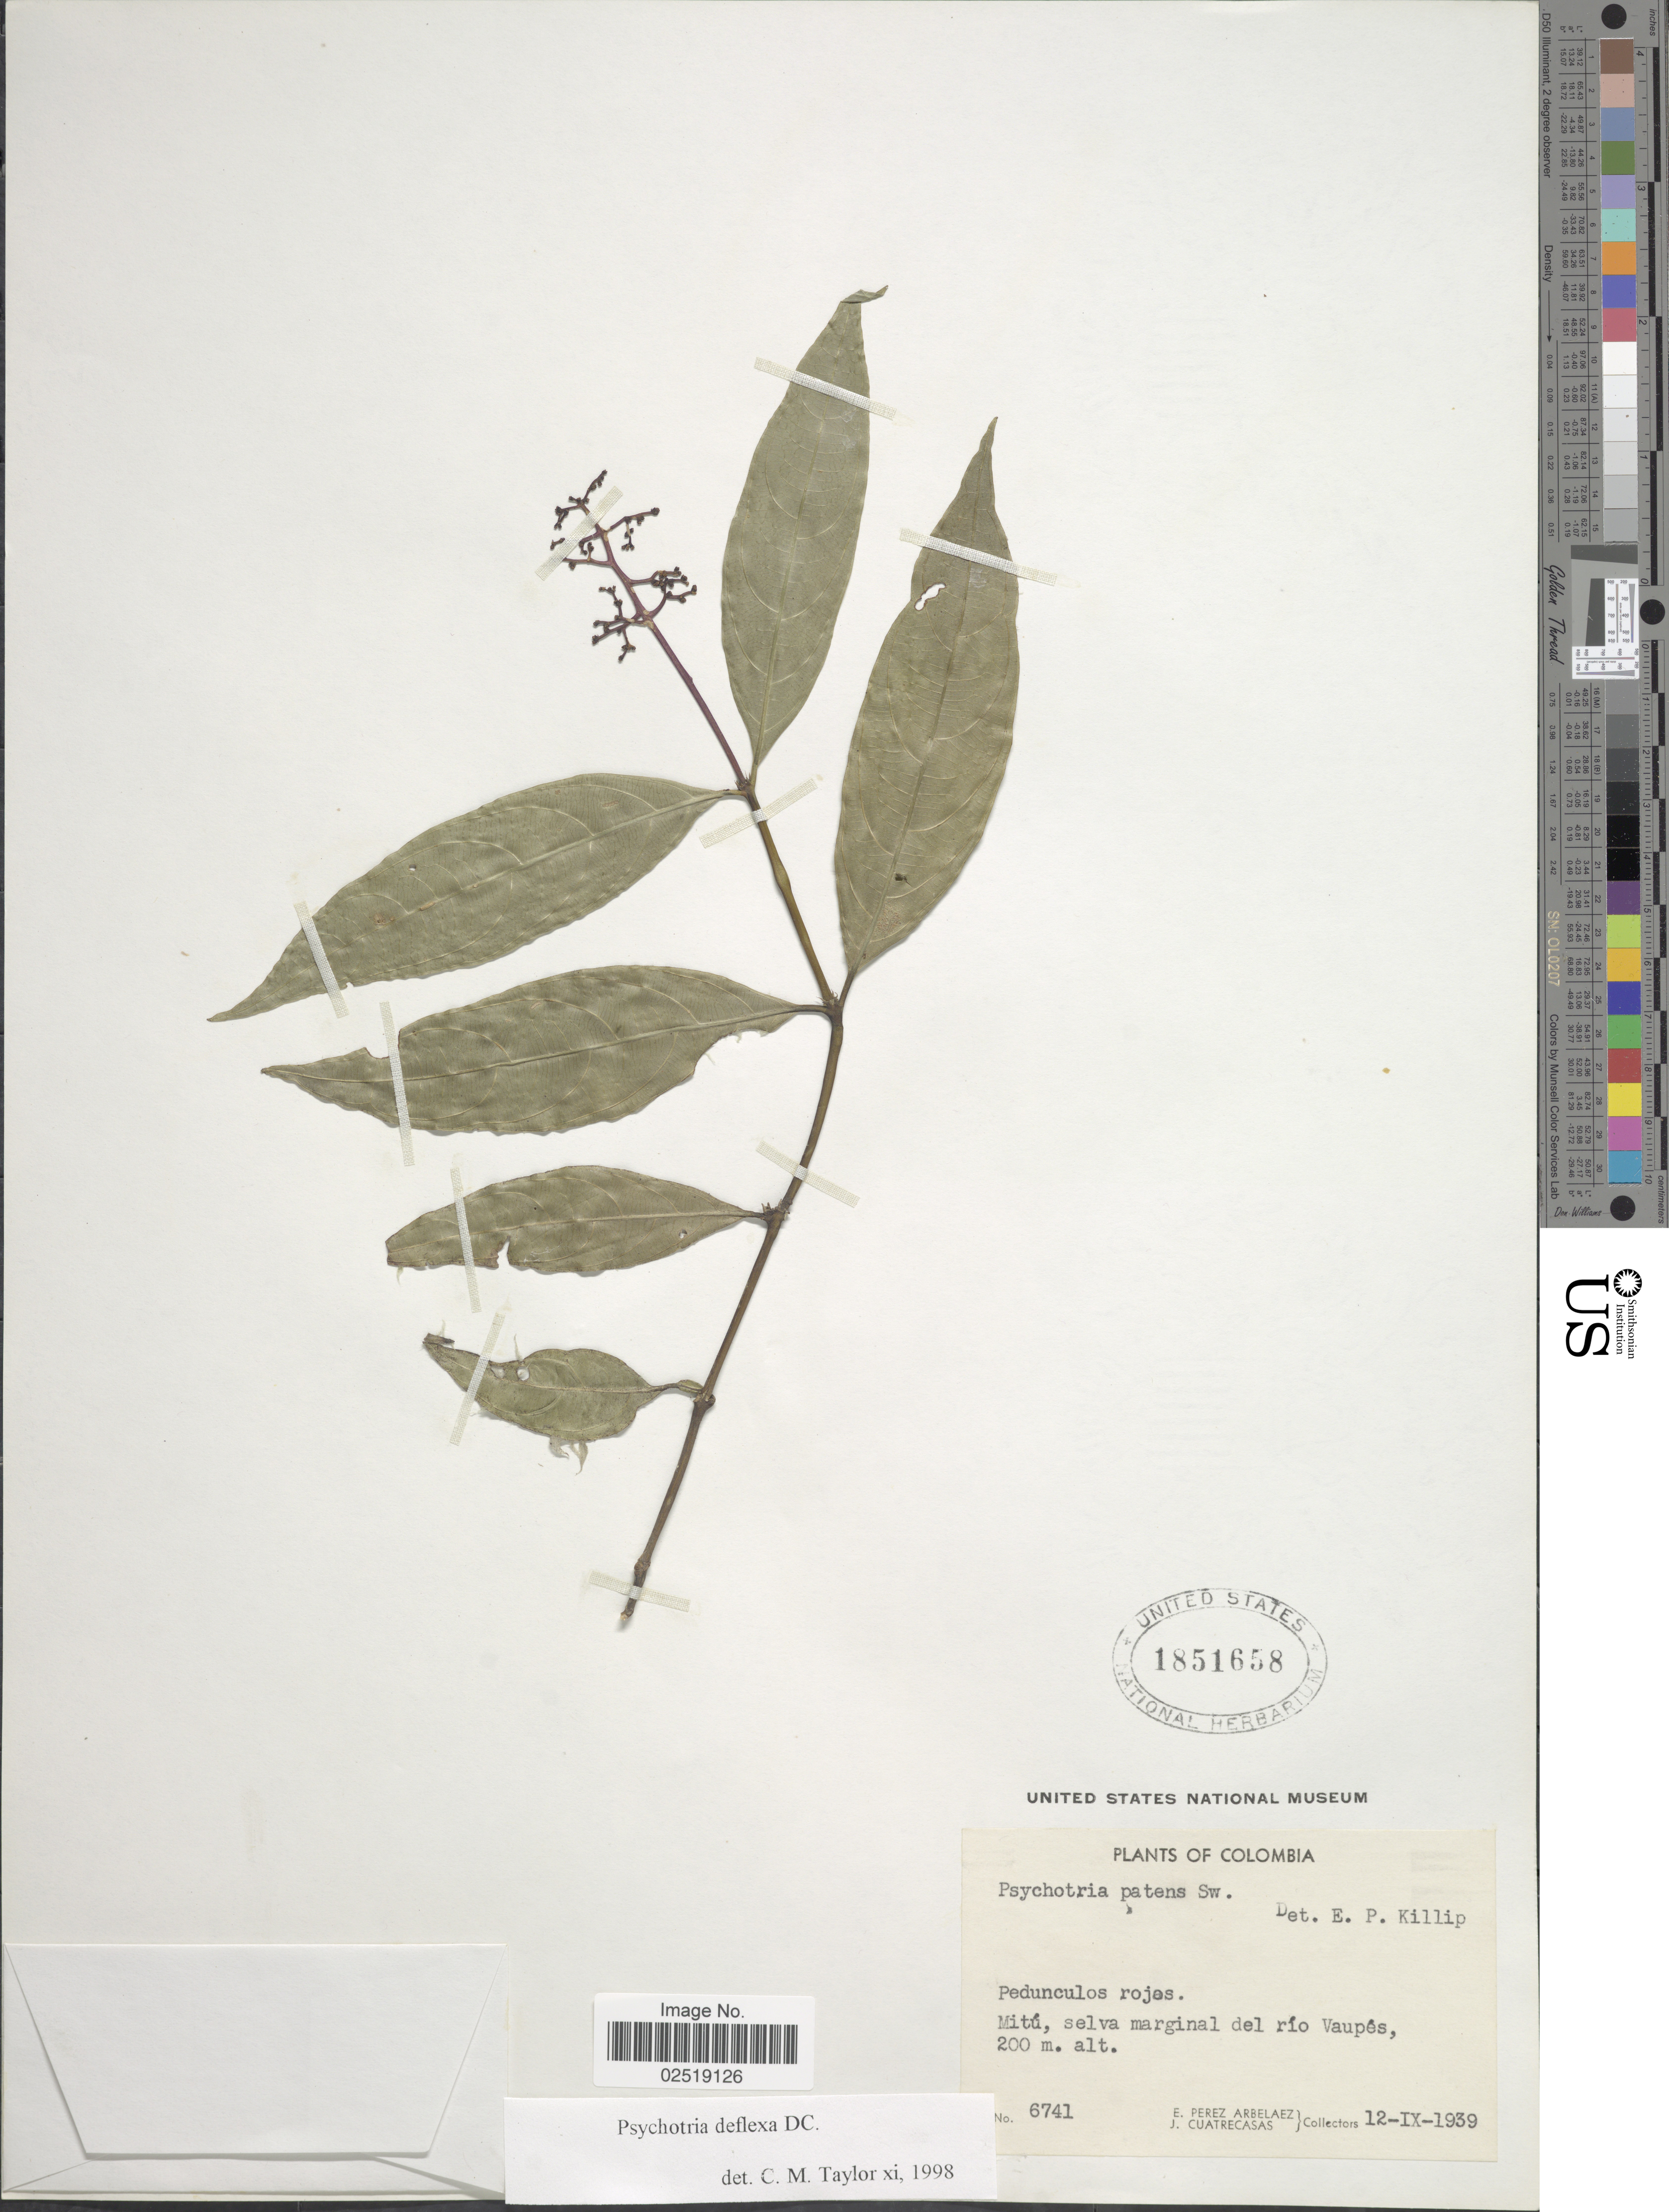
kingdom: Plantae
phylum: Tracheophyta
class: Magnoliopsida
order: Gentianales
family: Rubiaceae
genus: Psychotria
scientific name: Psychotria deflexa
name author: DC.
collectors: E. Pérez Arbeláez & J. Cuatrecasas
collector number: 6741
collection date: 1939-09-12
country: Colombia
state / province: Vaupés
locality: Mitu, selva marginal del rio Vaupes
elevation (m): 200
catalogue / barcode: US 1851658